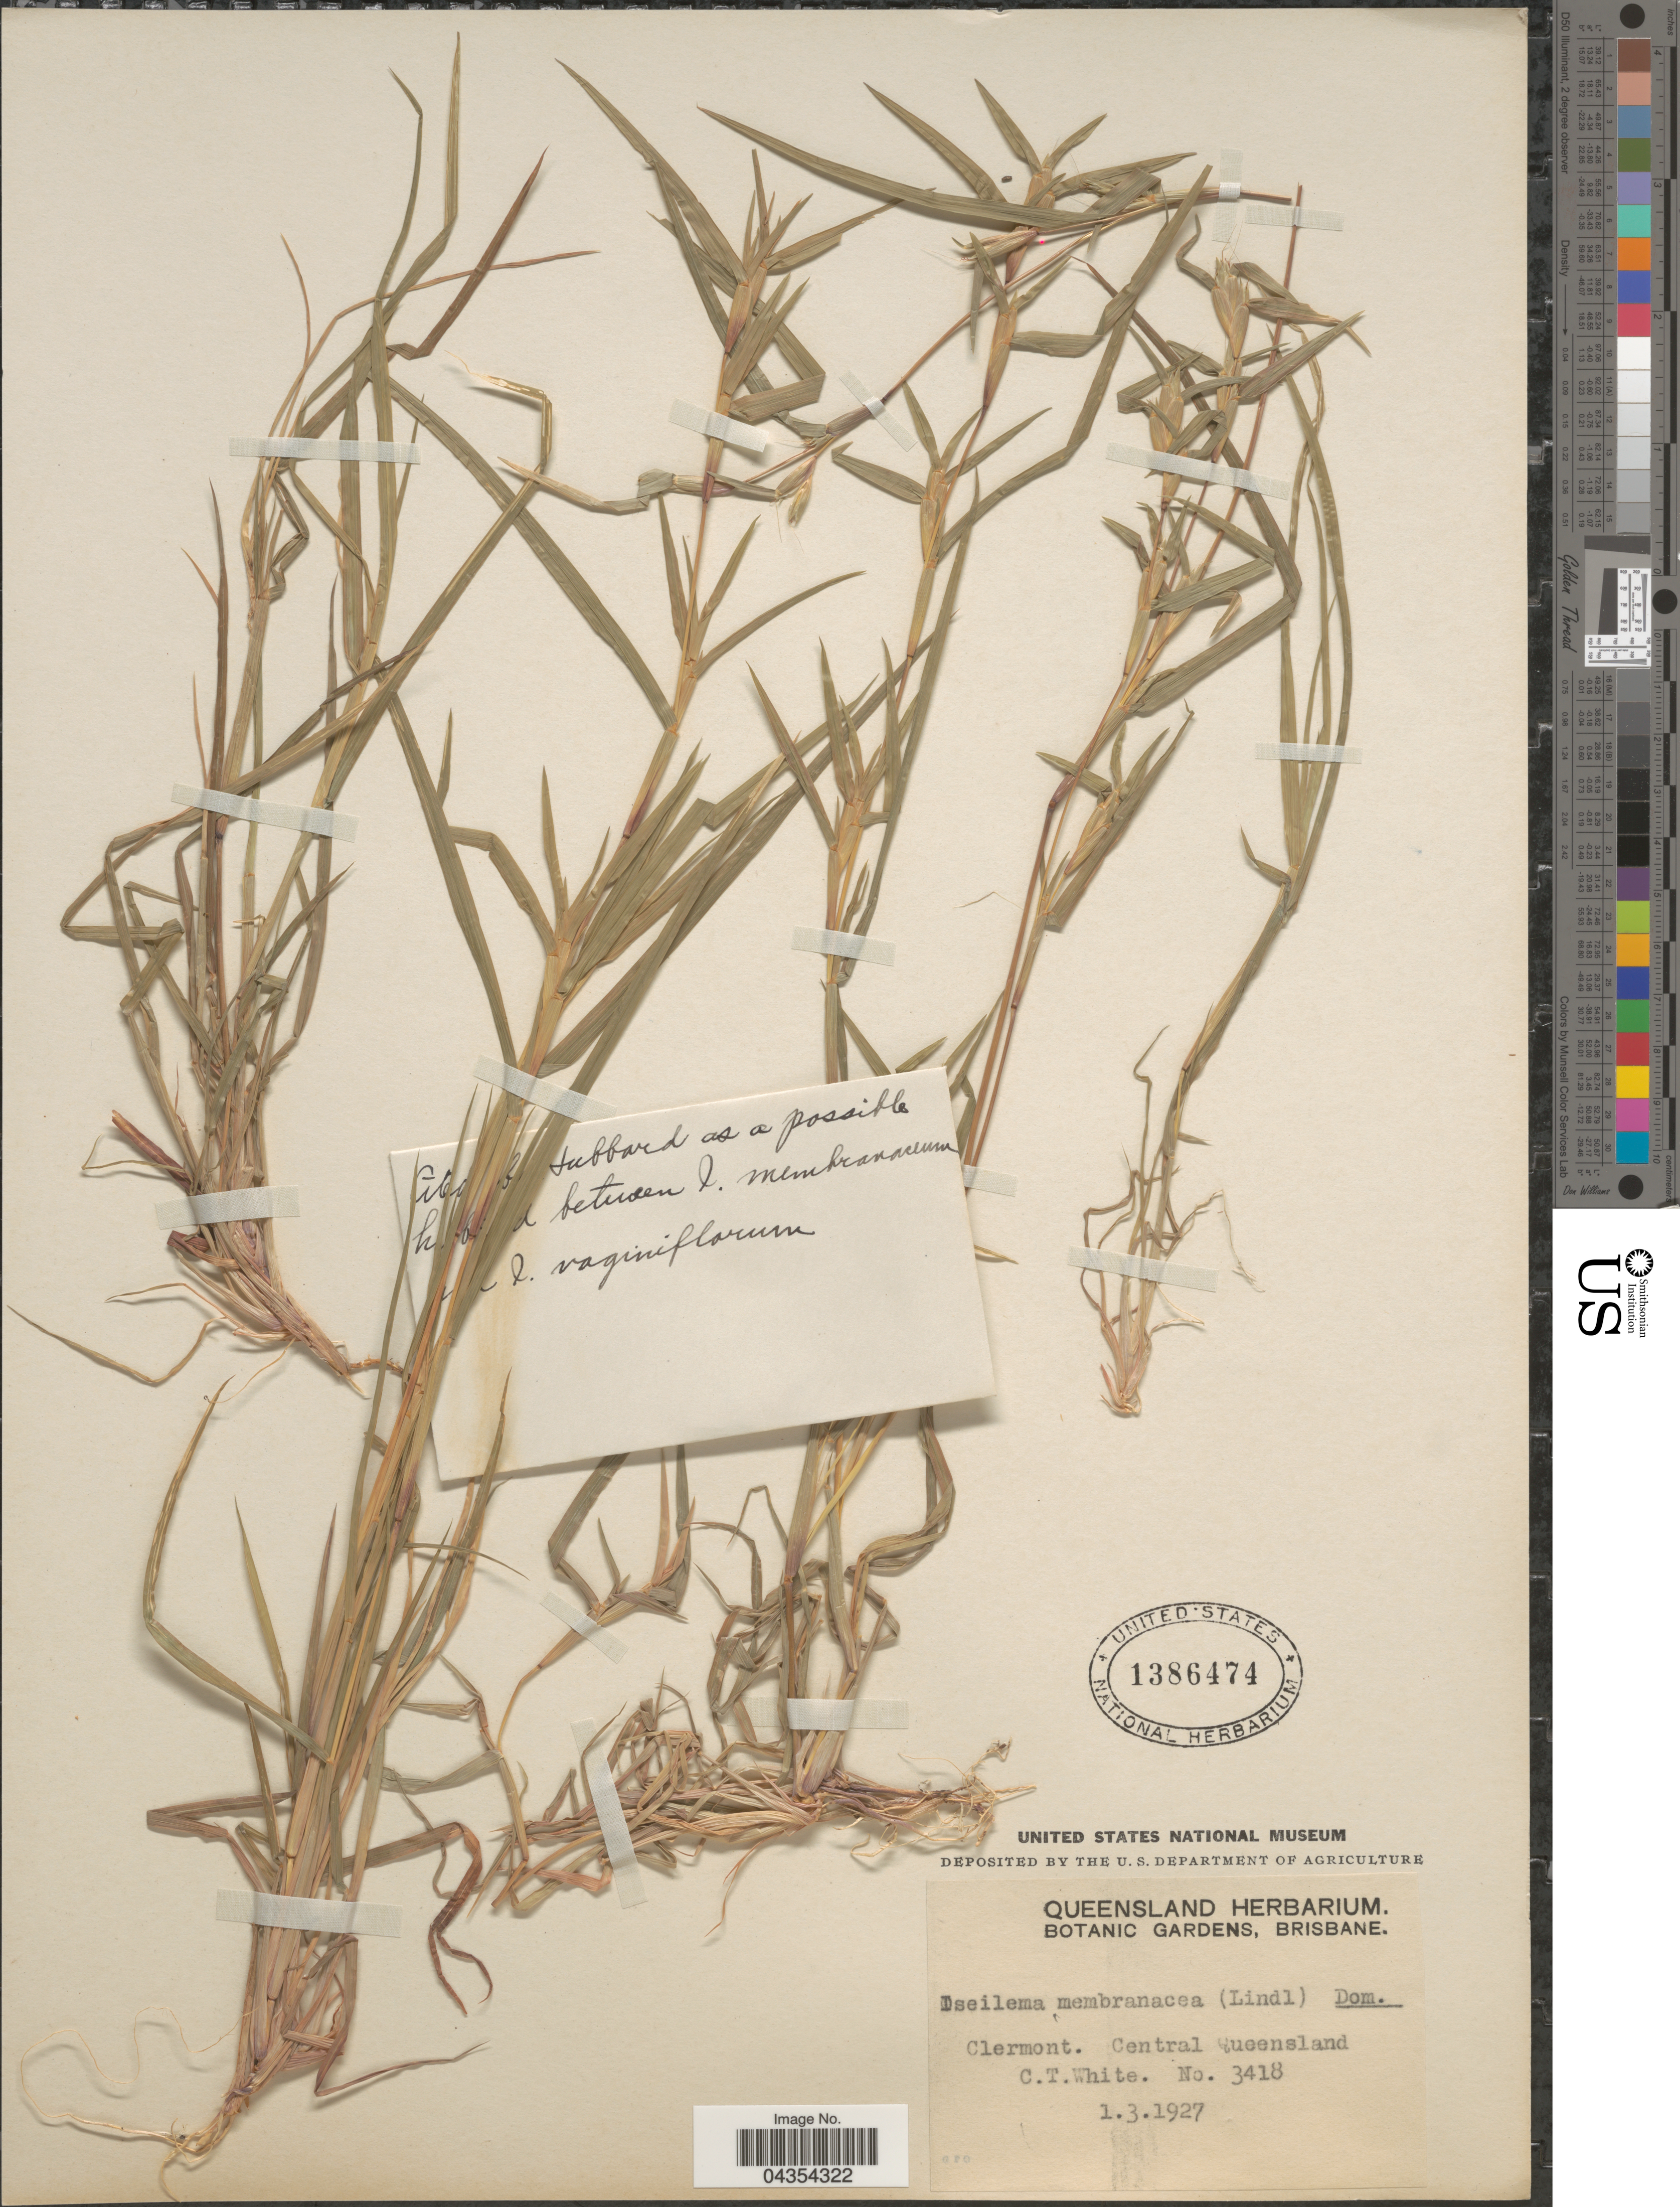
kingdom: Plantae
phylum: Tracheophyta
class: Liliopsida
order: Poales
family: Poaceae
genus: Iseilema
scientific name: Iseilema membranaceum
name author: (Lindl.) Domin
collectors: C. T. White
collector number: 3418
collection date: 1927-03-01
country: Australia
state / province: Queensland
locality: Clermont. Central Queensland.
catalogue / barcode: US 1386474